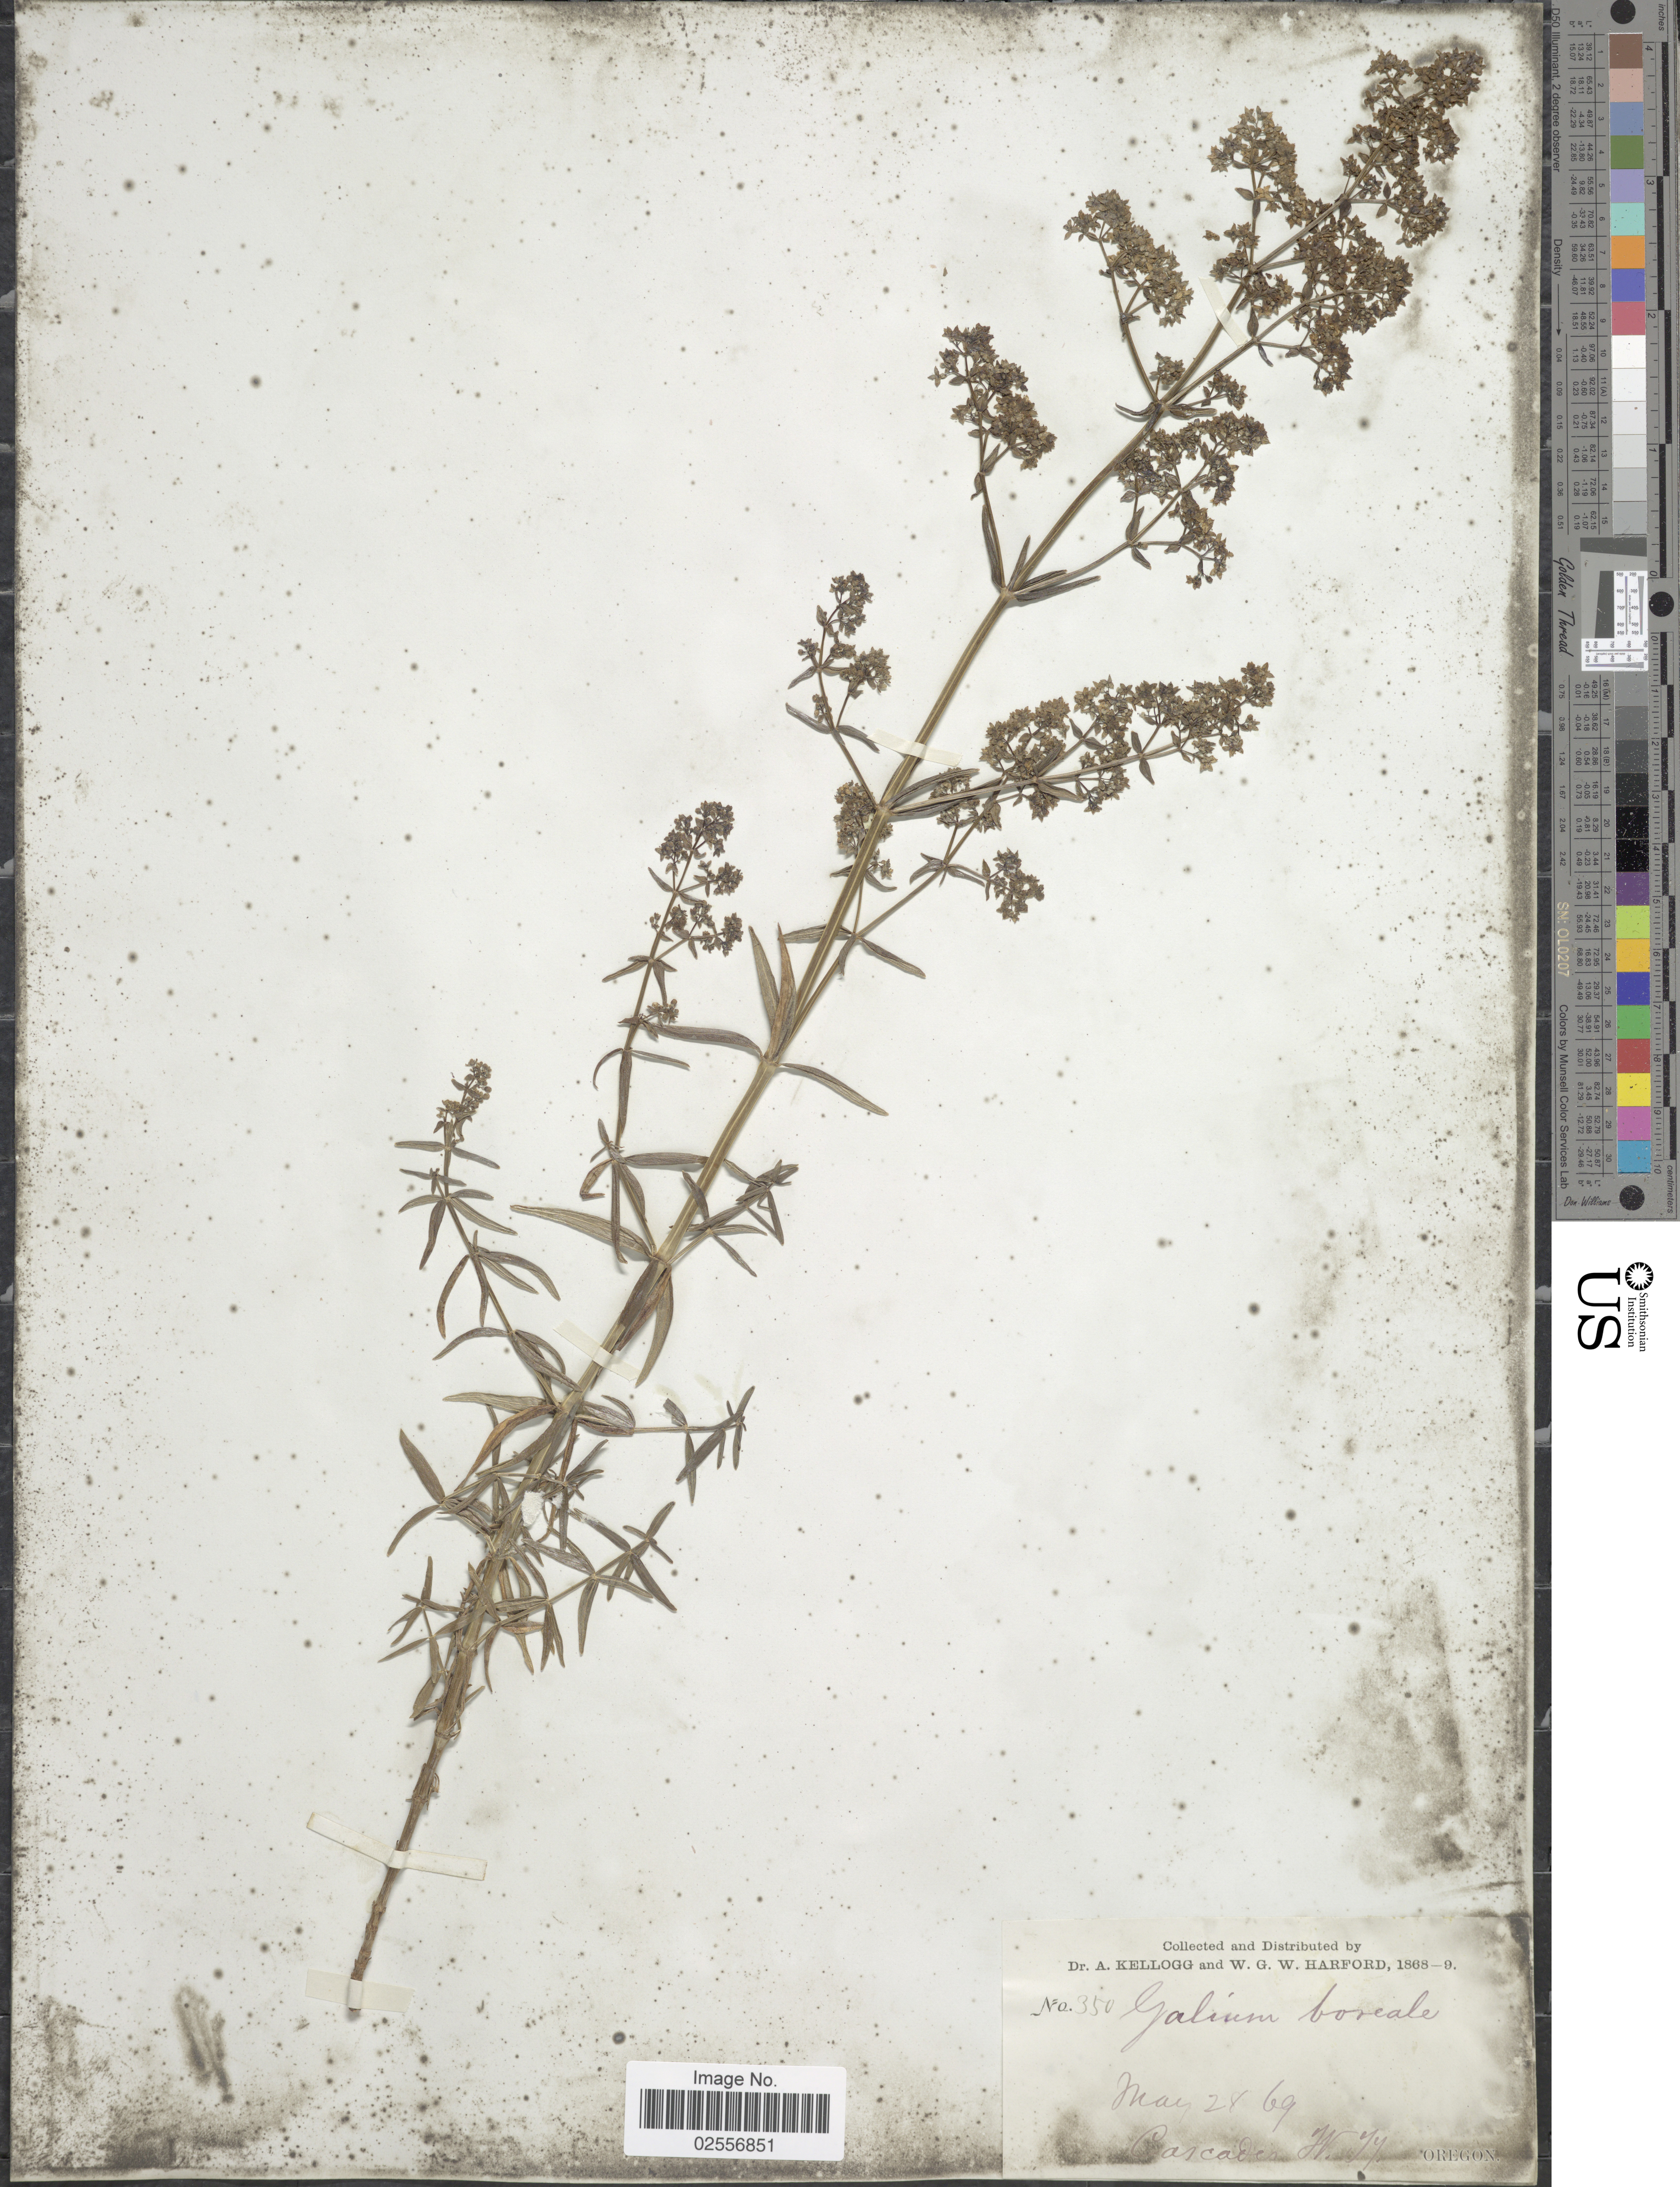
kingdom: Plantae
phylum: Tracheophyta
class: Magnoliopsida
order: Gentianales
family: Rubiaceae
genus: Galium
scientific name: Galium boreale L.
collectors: A. Kellogg & W. G. W. Harford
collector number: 350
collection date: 1869-05-28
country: United States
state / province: Oregon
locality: Cascades